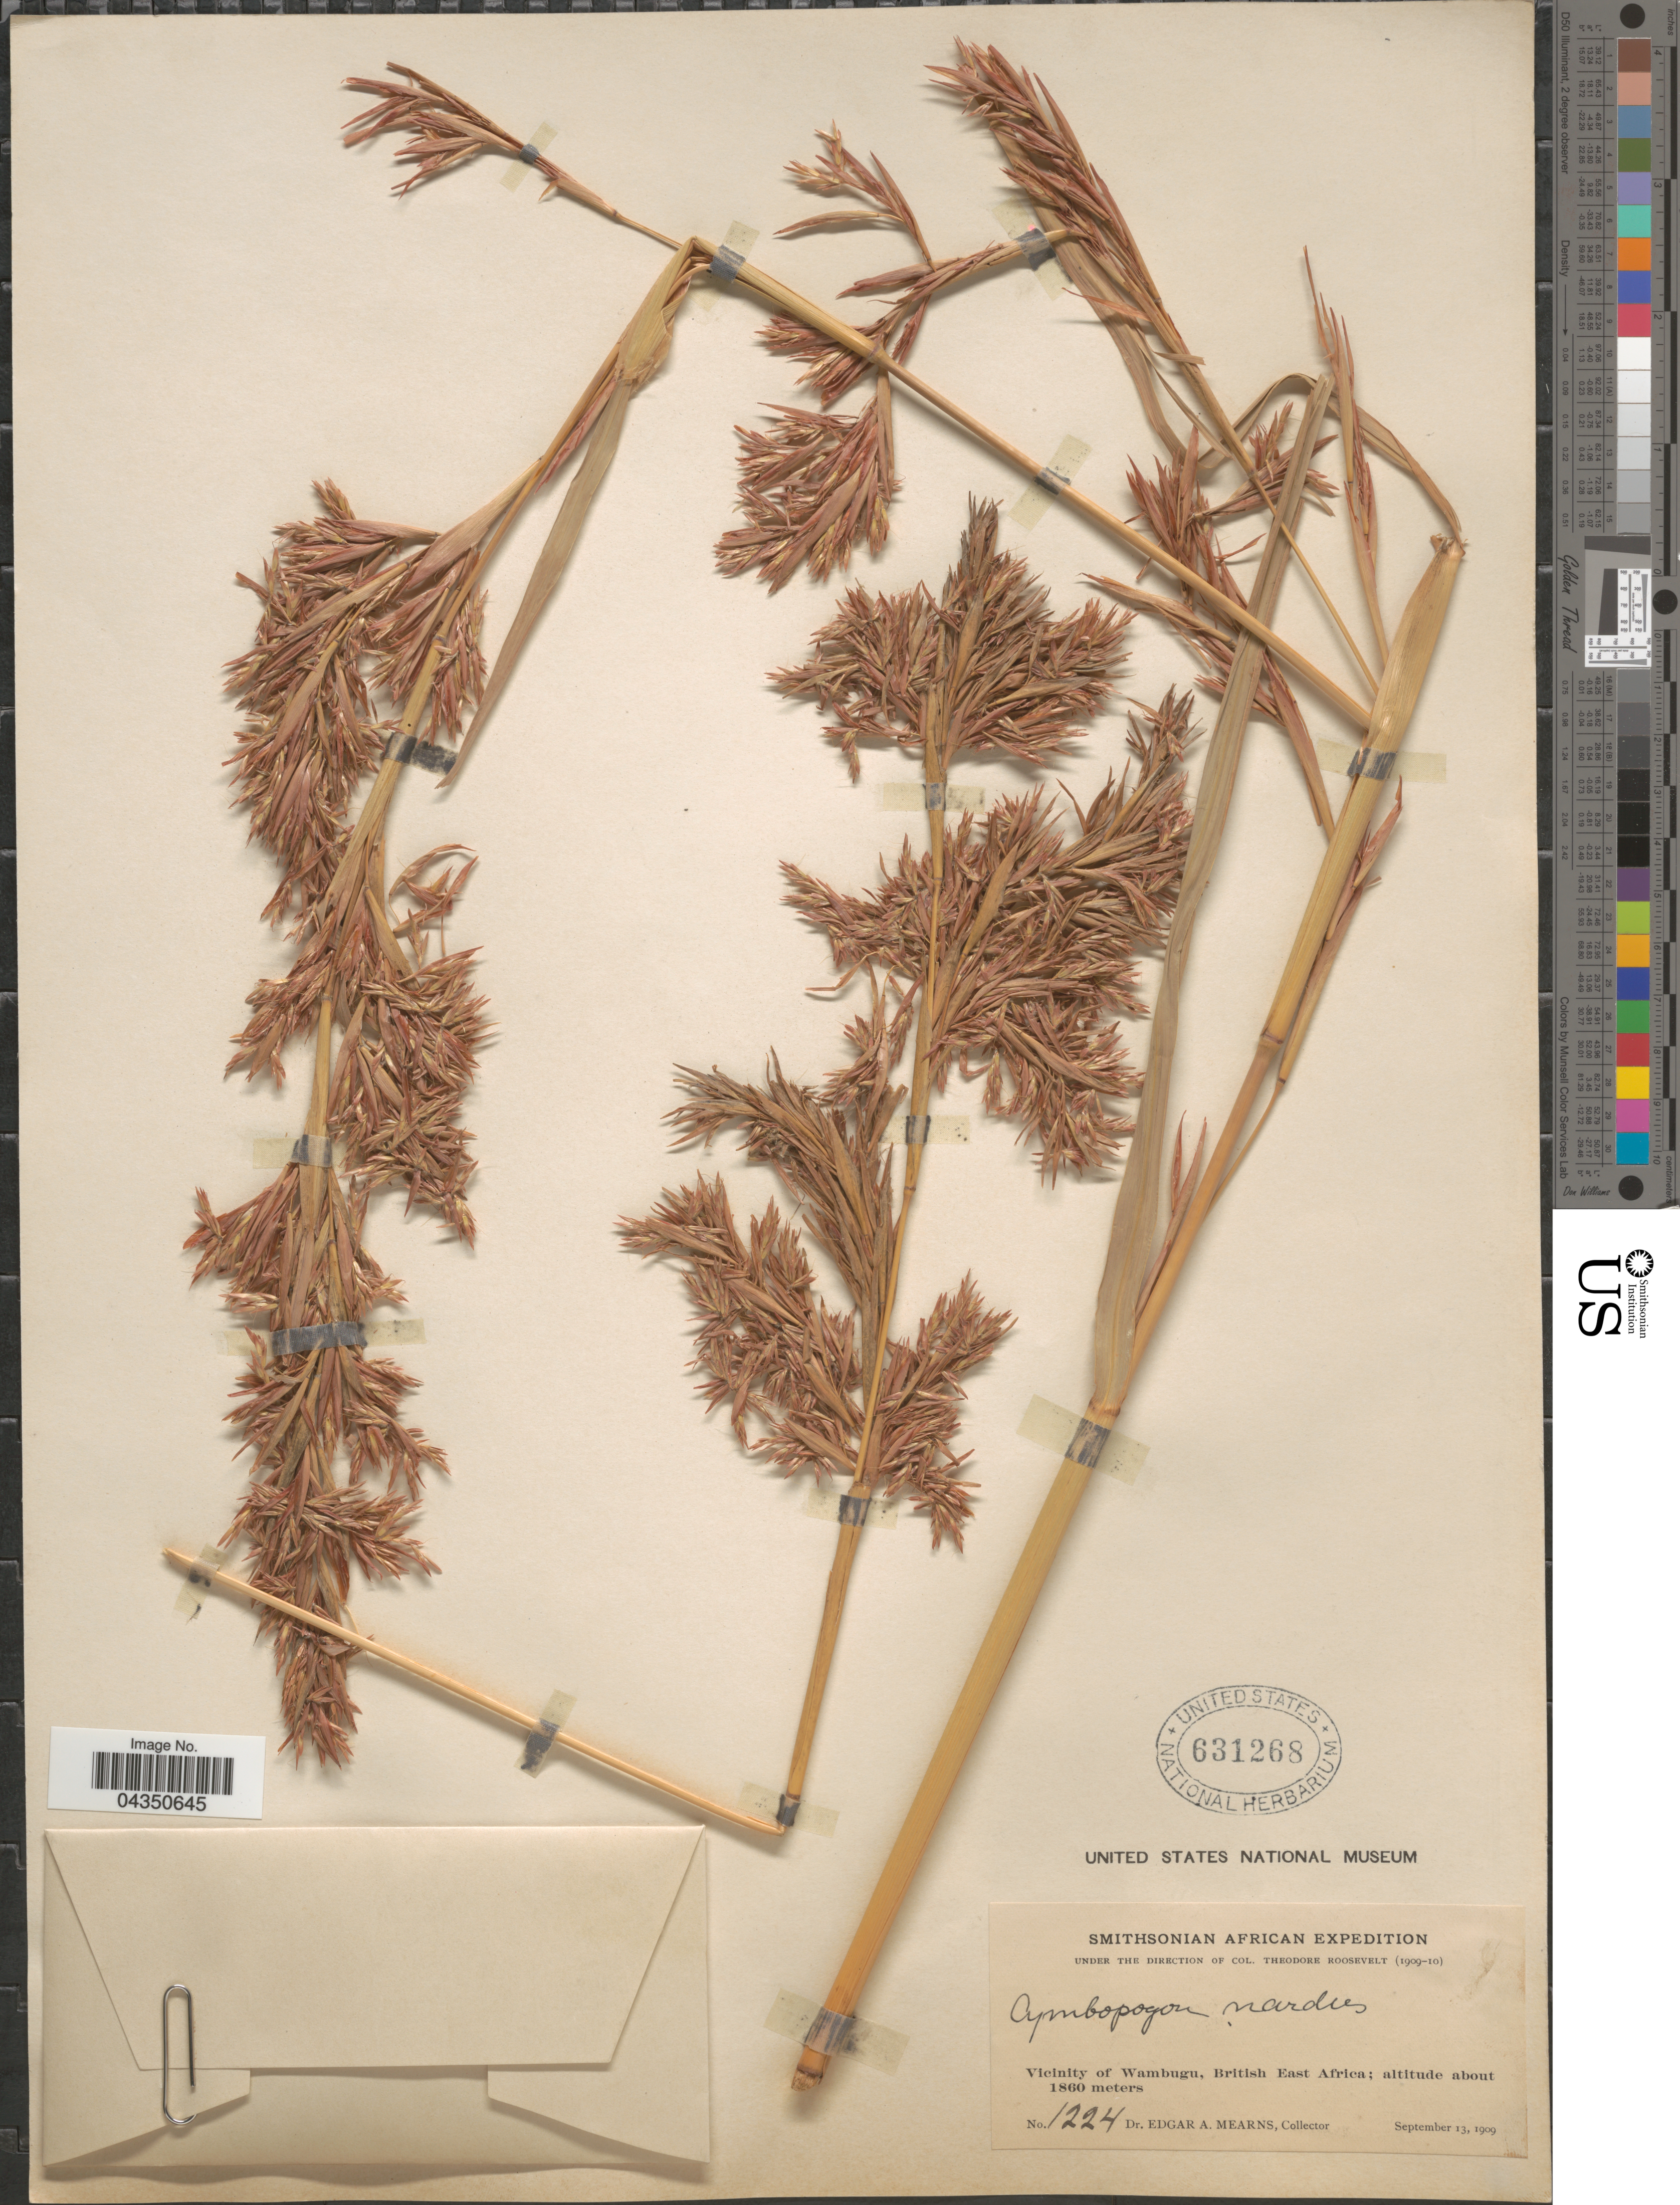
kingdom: Plantae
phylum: Tracheophyta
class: Liliopsida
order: Poales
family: Poaceae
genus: Cymbopogon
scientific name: Cymbopogon nardus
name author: (L.) Rendle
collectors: E. A. Mearns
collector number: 1224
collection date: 1909-09-13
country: Kenya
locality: Smithsonian African Expedition. Vicinity of Wambugu, British East Africa.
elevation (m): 1860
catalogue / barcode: US 631268